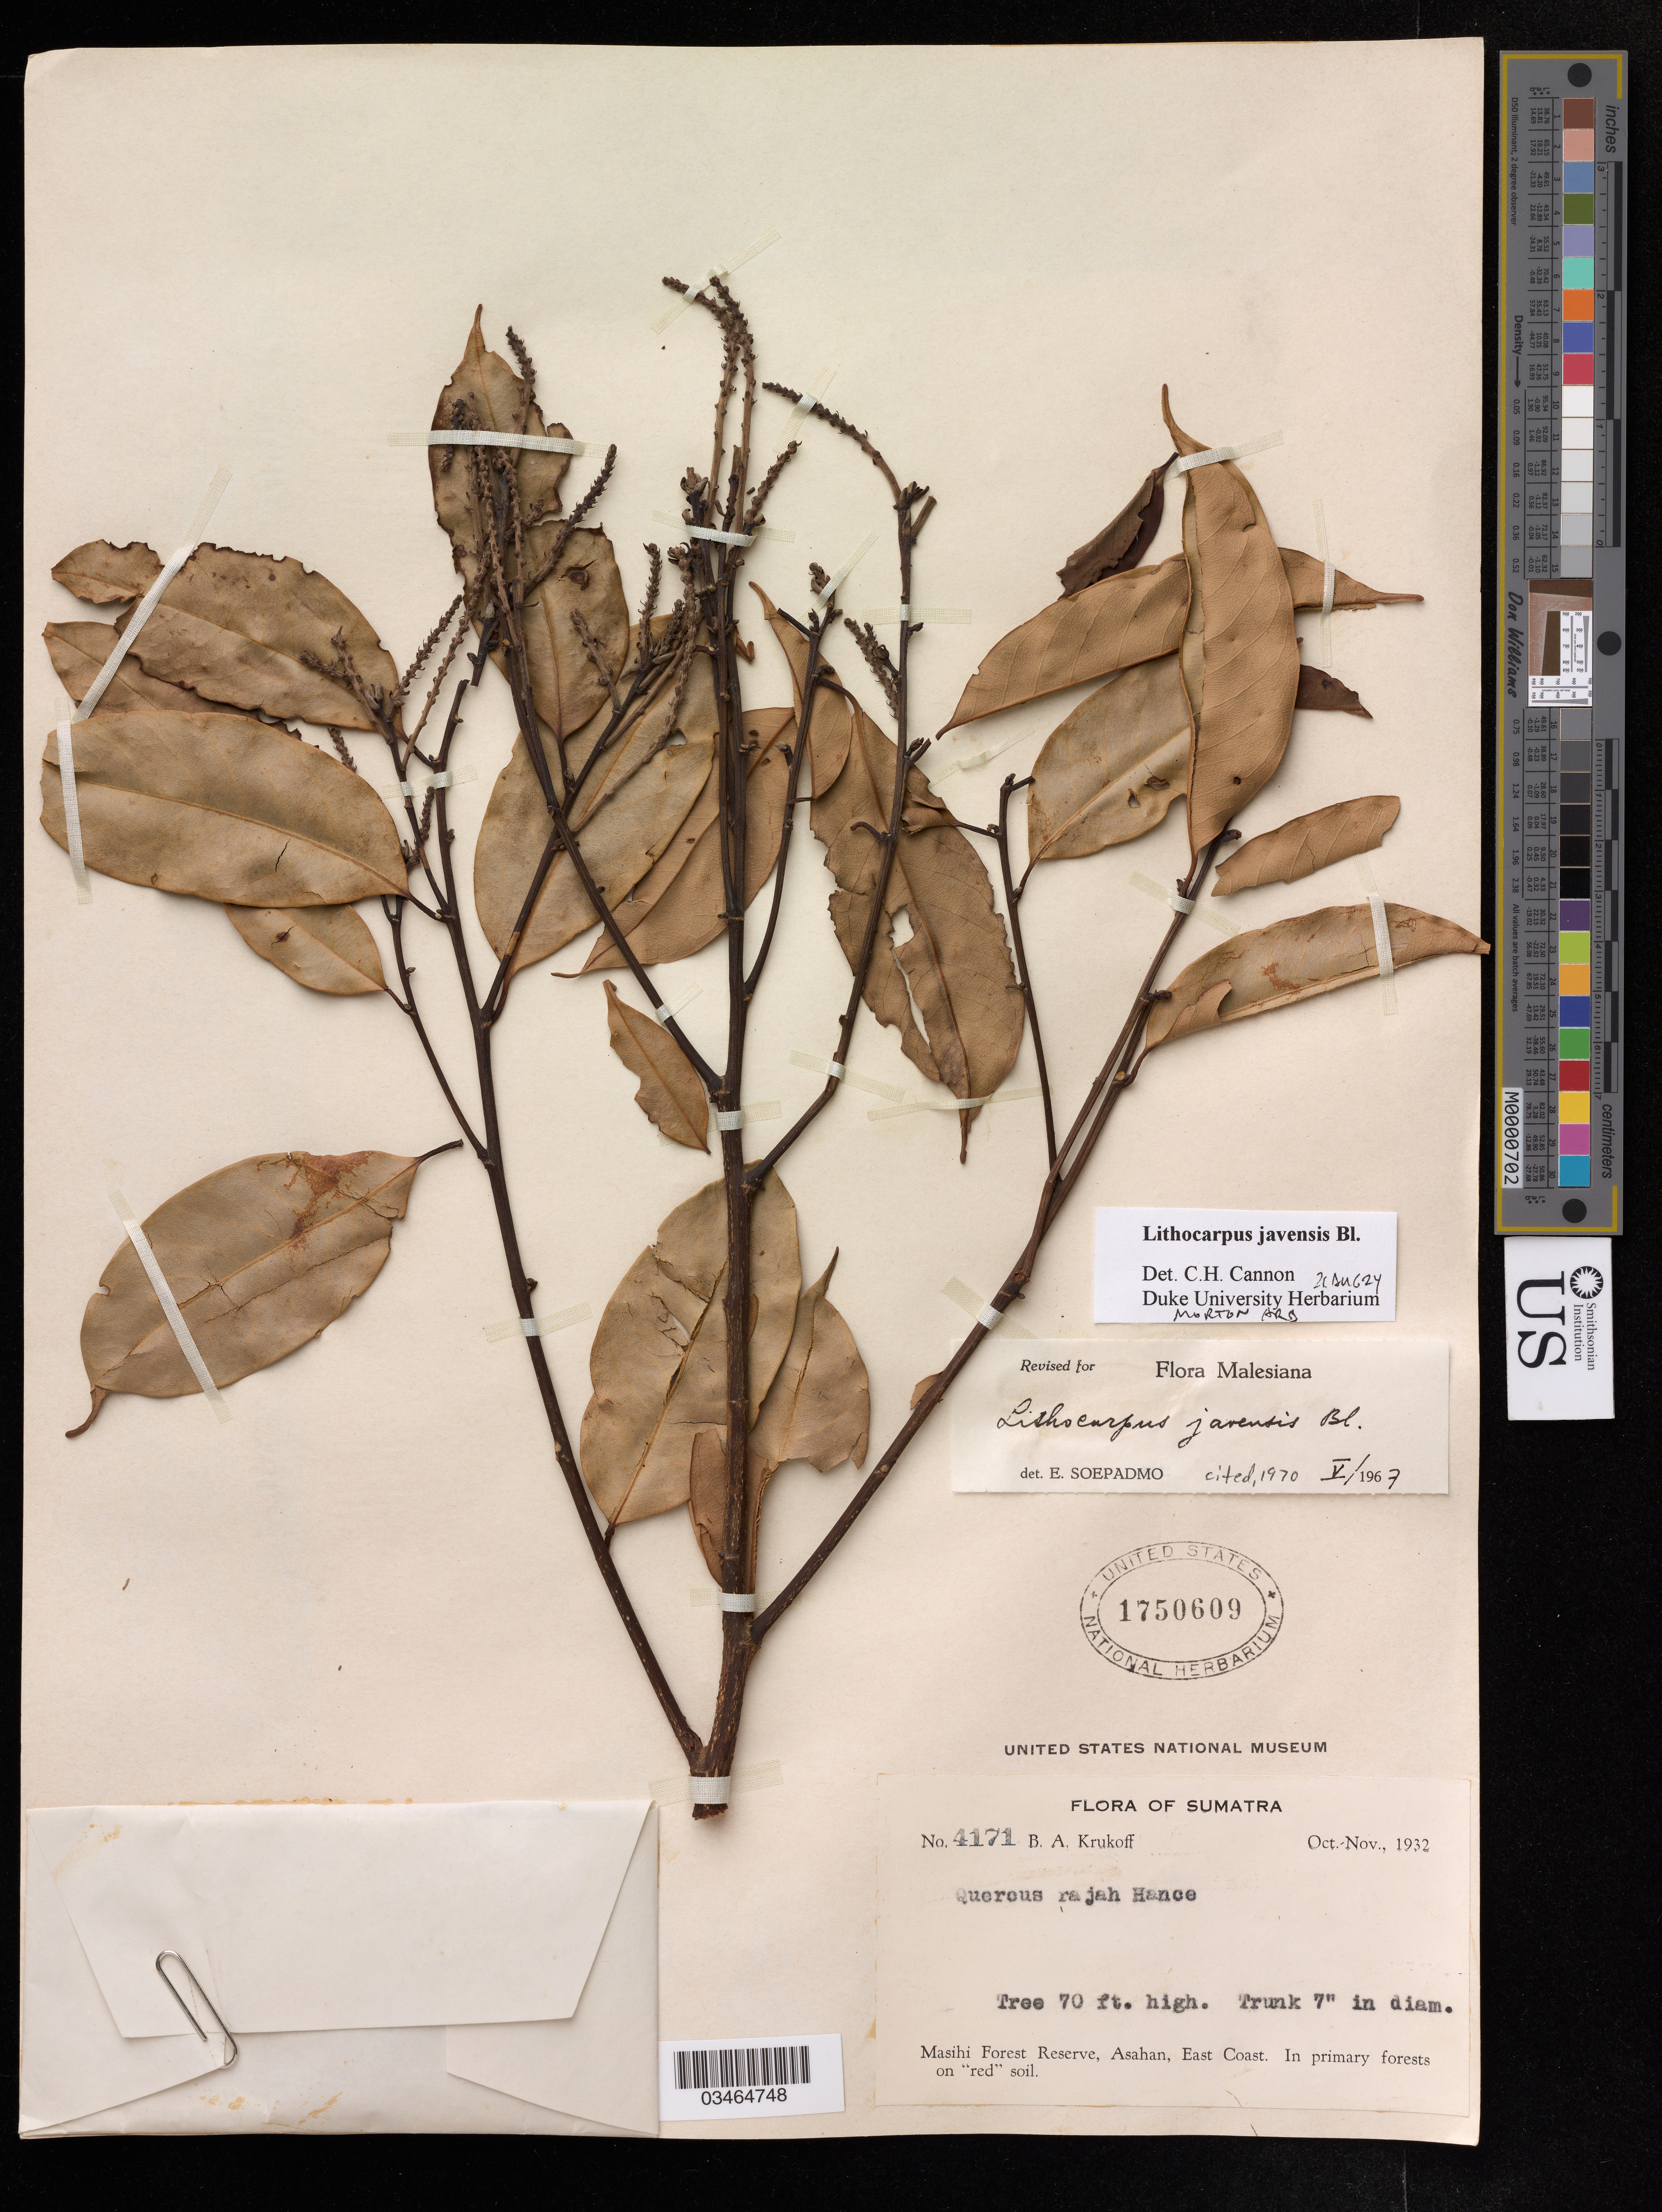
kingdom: Plantae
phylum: Tracheophyta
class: Magnoliopsida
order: Fagales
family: Fagaceae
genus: Lithocarpus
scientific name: Lithocarpus javensis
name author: Blume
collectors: B. Krukoff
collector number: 4171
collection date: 1932-10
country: Indonesia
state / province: Sumatra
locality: Masihi Forest Reserve, Asahan, East Coast.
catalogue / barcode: US 1750609